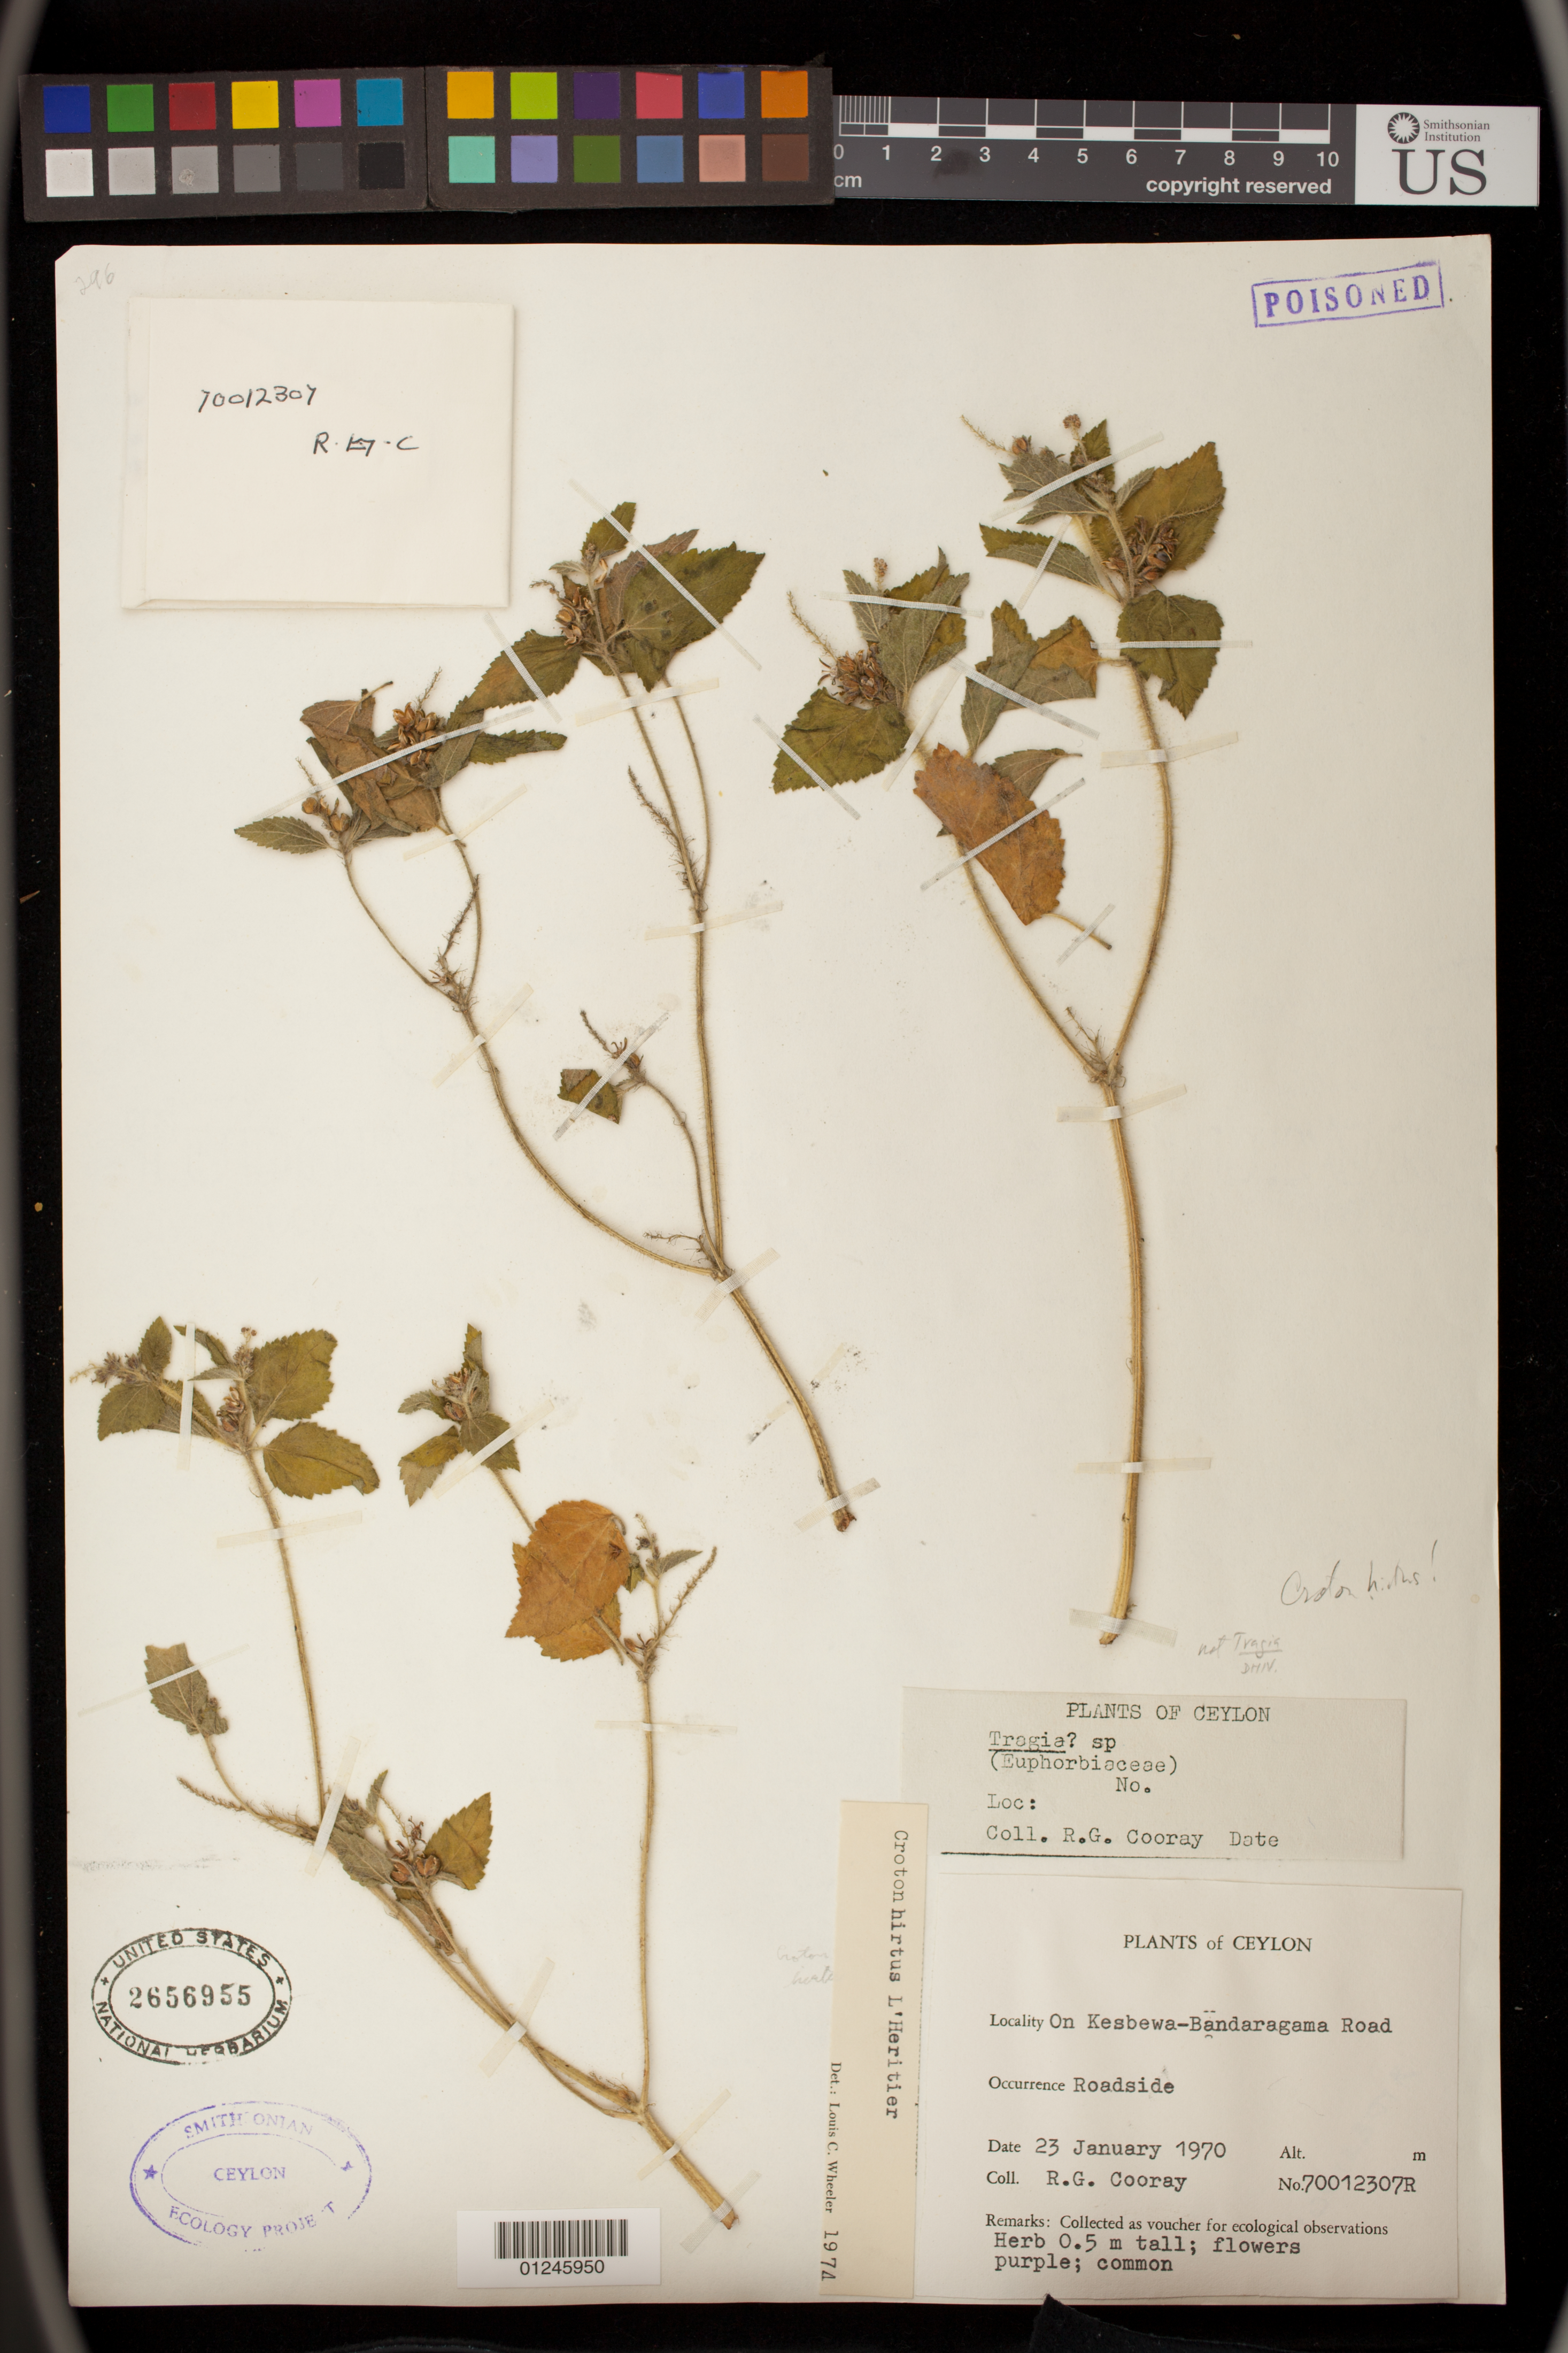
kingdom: Plantae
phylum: Tracheophyta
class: Magnoliopsida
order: Malpighiales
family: Euphorbiaceae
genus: Croton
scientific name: Croton hirtus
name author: L'Hér.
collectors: R. Cooray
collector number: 70012307R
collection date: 1970-01-23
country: Sri Lanka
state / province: Western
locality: On Kesbewa-Bandaragama Road.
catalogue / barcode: US 2656955